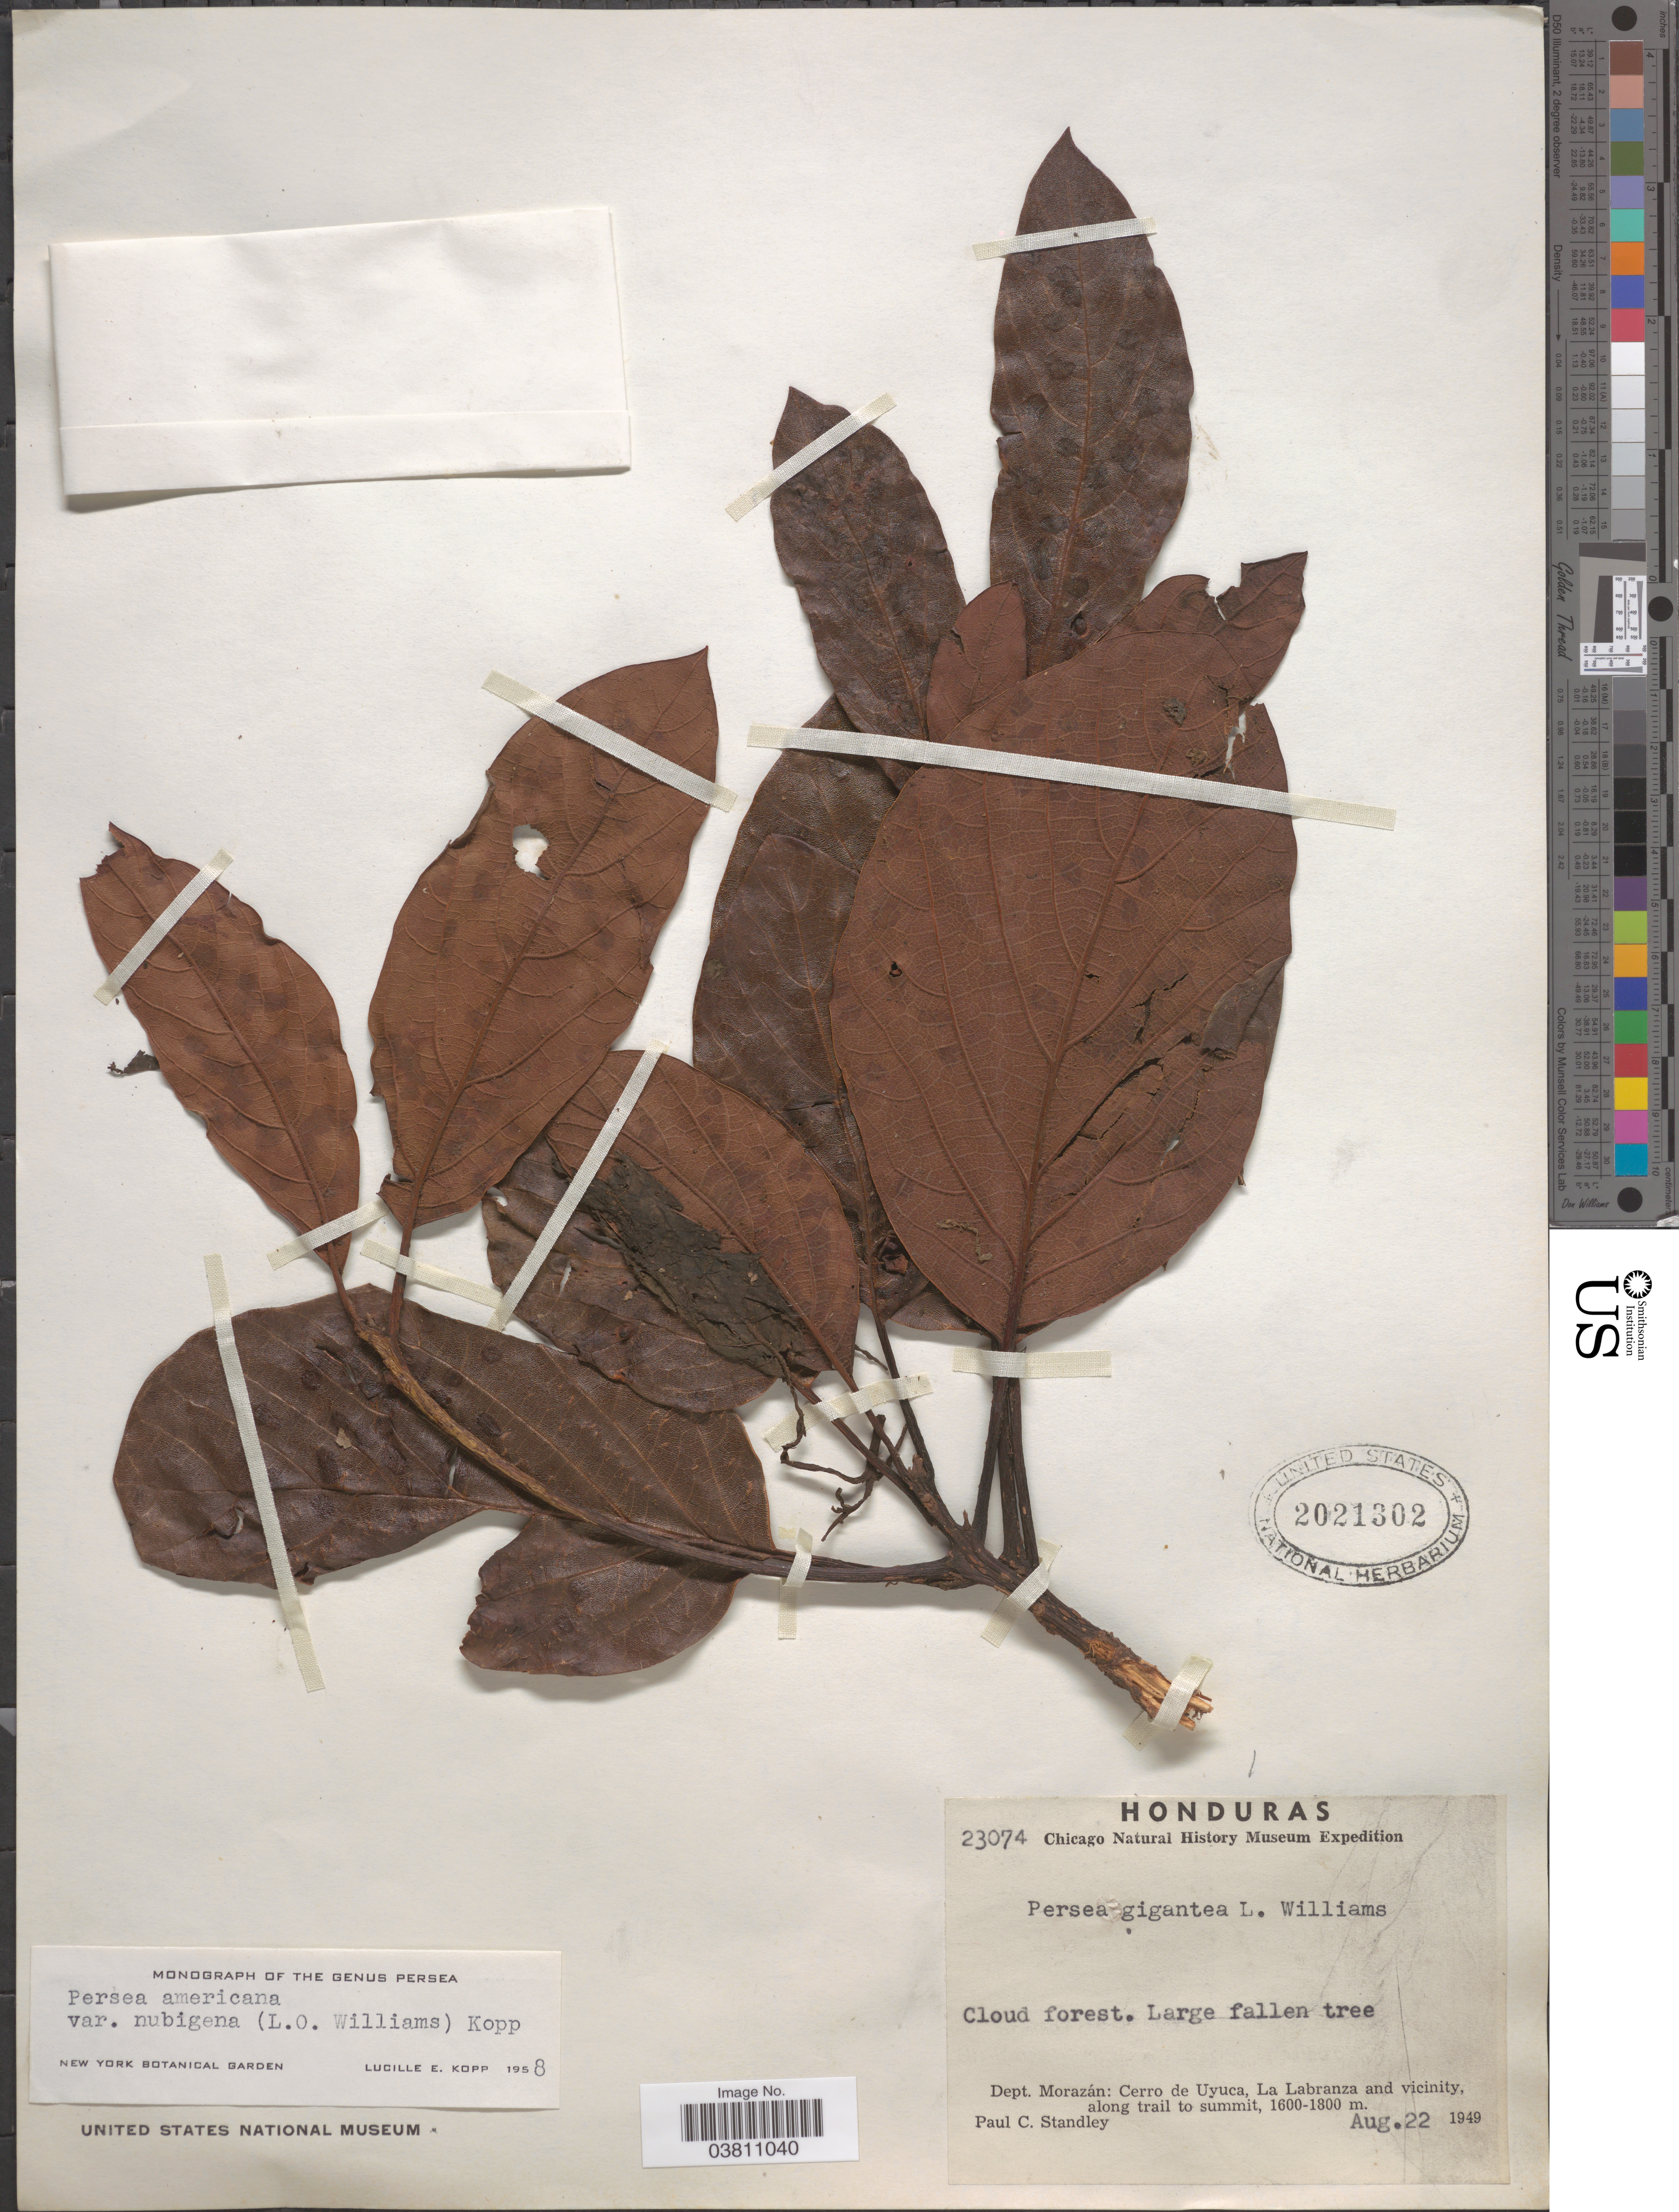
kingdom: Plantae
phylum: Tracheophyta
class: Magnoliopsida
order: Laurales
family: Lauraceae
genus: Persea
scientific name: Persea americana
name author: Mill.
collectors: P. C. Standley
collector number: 23074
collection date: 1949-08-22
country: Honduras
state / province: Fco. Morazán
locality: Dept. Morazán: Cerro de Uyuca, La Labranza and vicinity.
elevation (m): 1600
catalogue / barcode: US 2021302